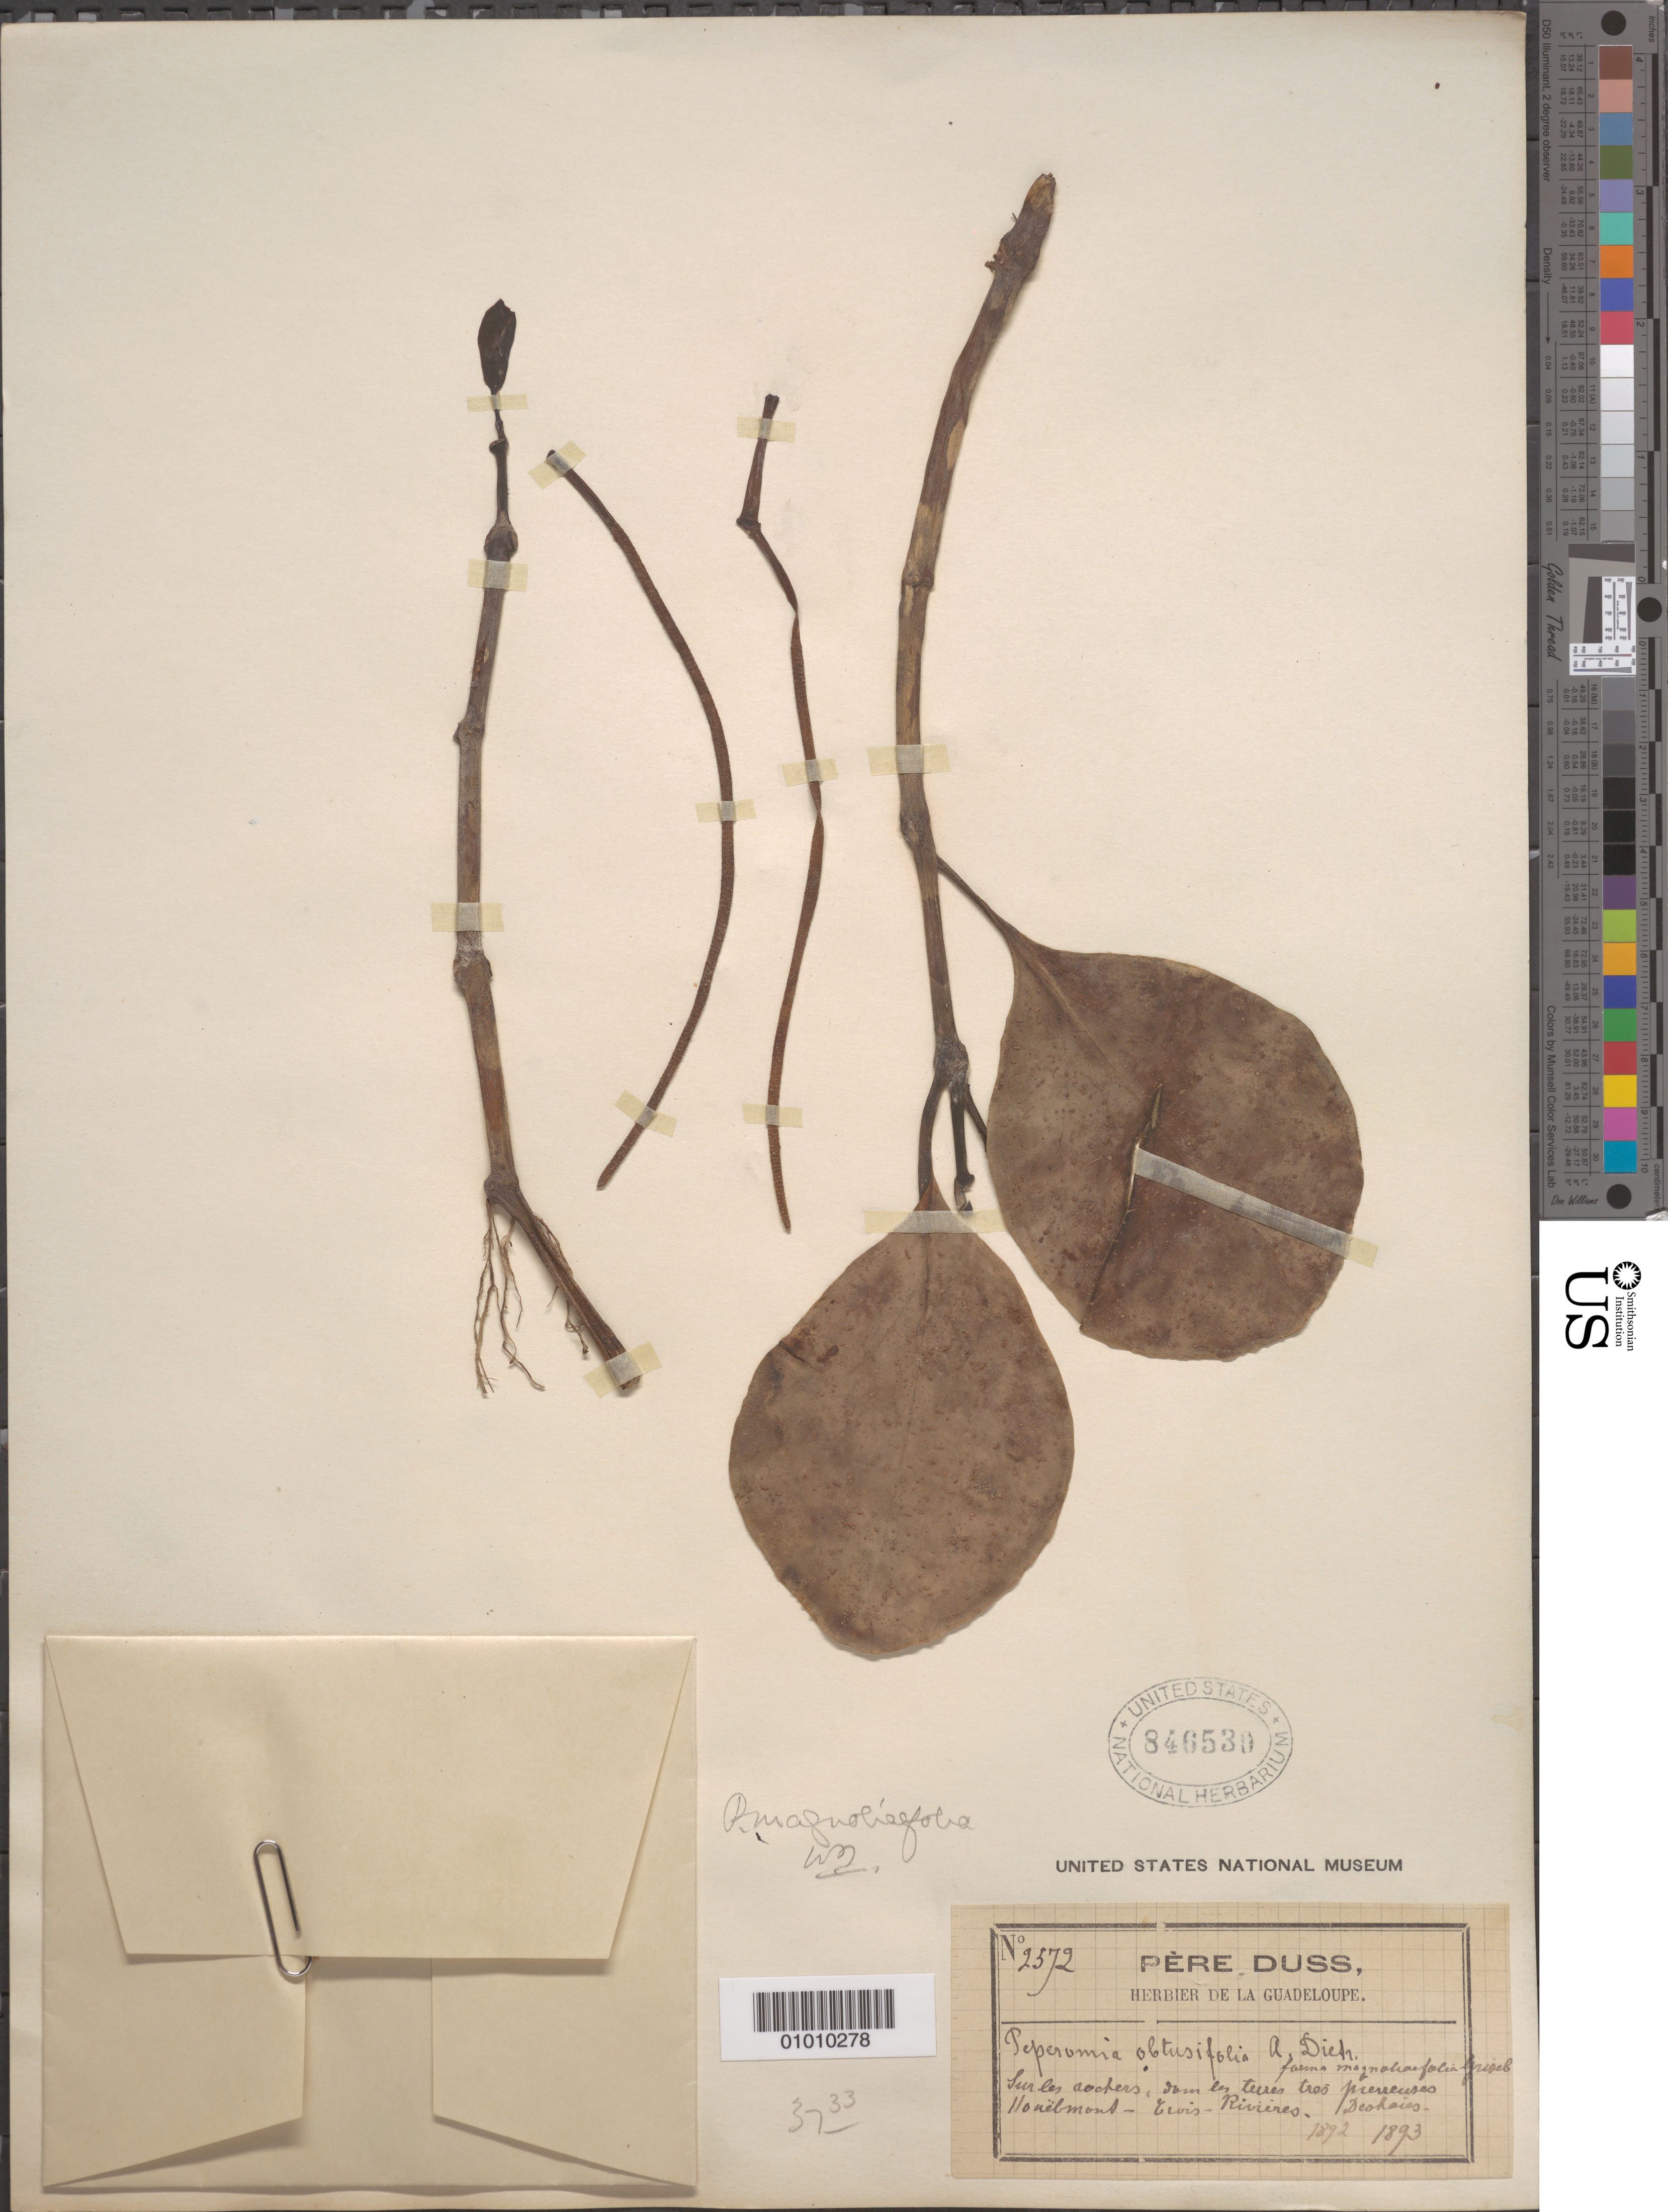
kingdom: Plantae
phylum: Tracheophyta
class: Magnoliopsida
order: Piperales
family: Piperaceae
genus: Peperomia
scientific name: Peperomia magnoliifolia var. magnoliifolia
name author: (Jacq.) A. Dietr.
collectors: Père Duss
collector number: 2572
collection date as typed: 1892 to -- --- 1893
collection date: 1892/1893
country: Guadeloupe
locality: on rocks.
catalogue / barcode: US 846530